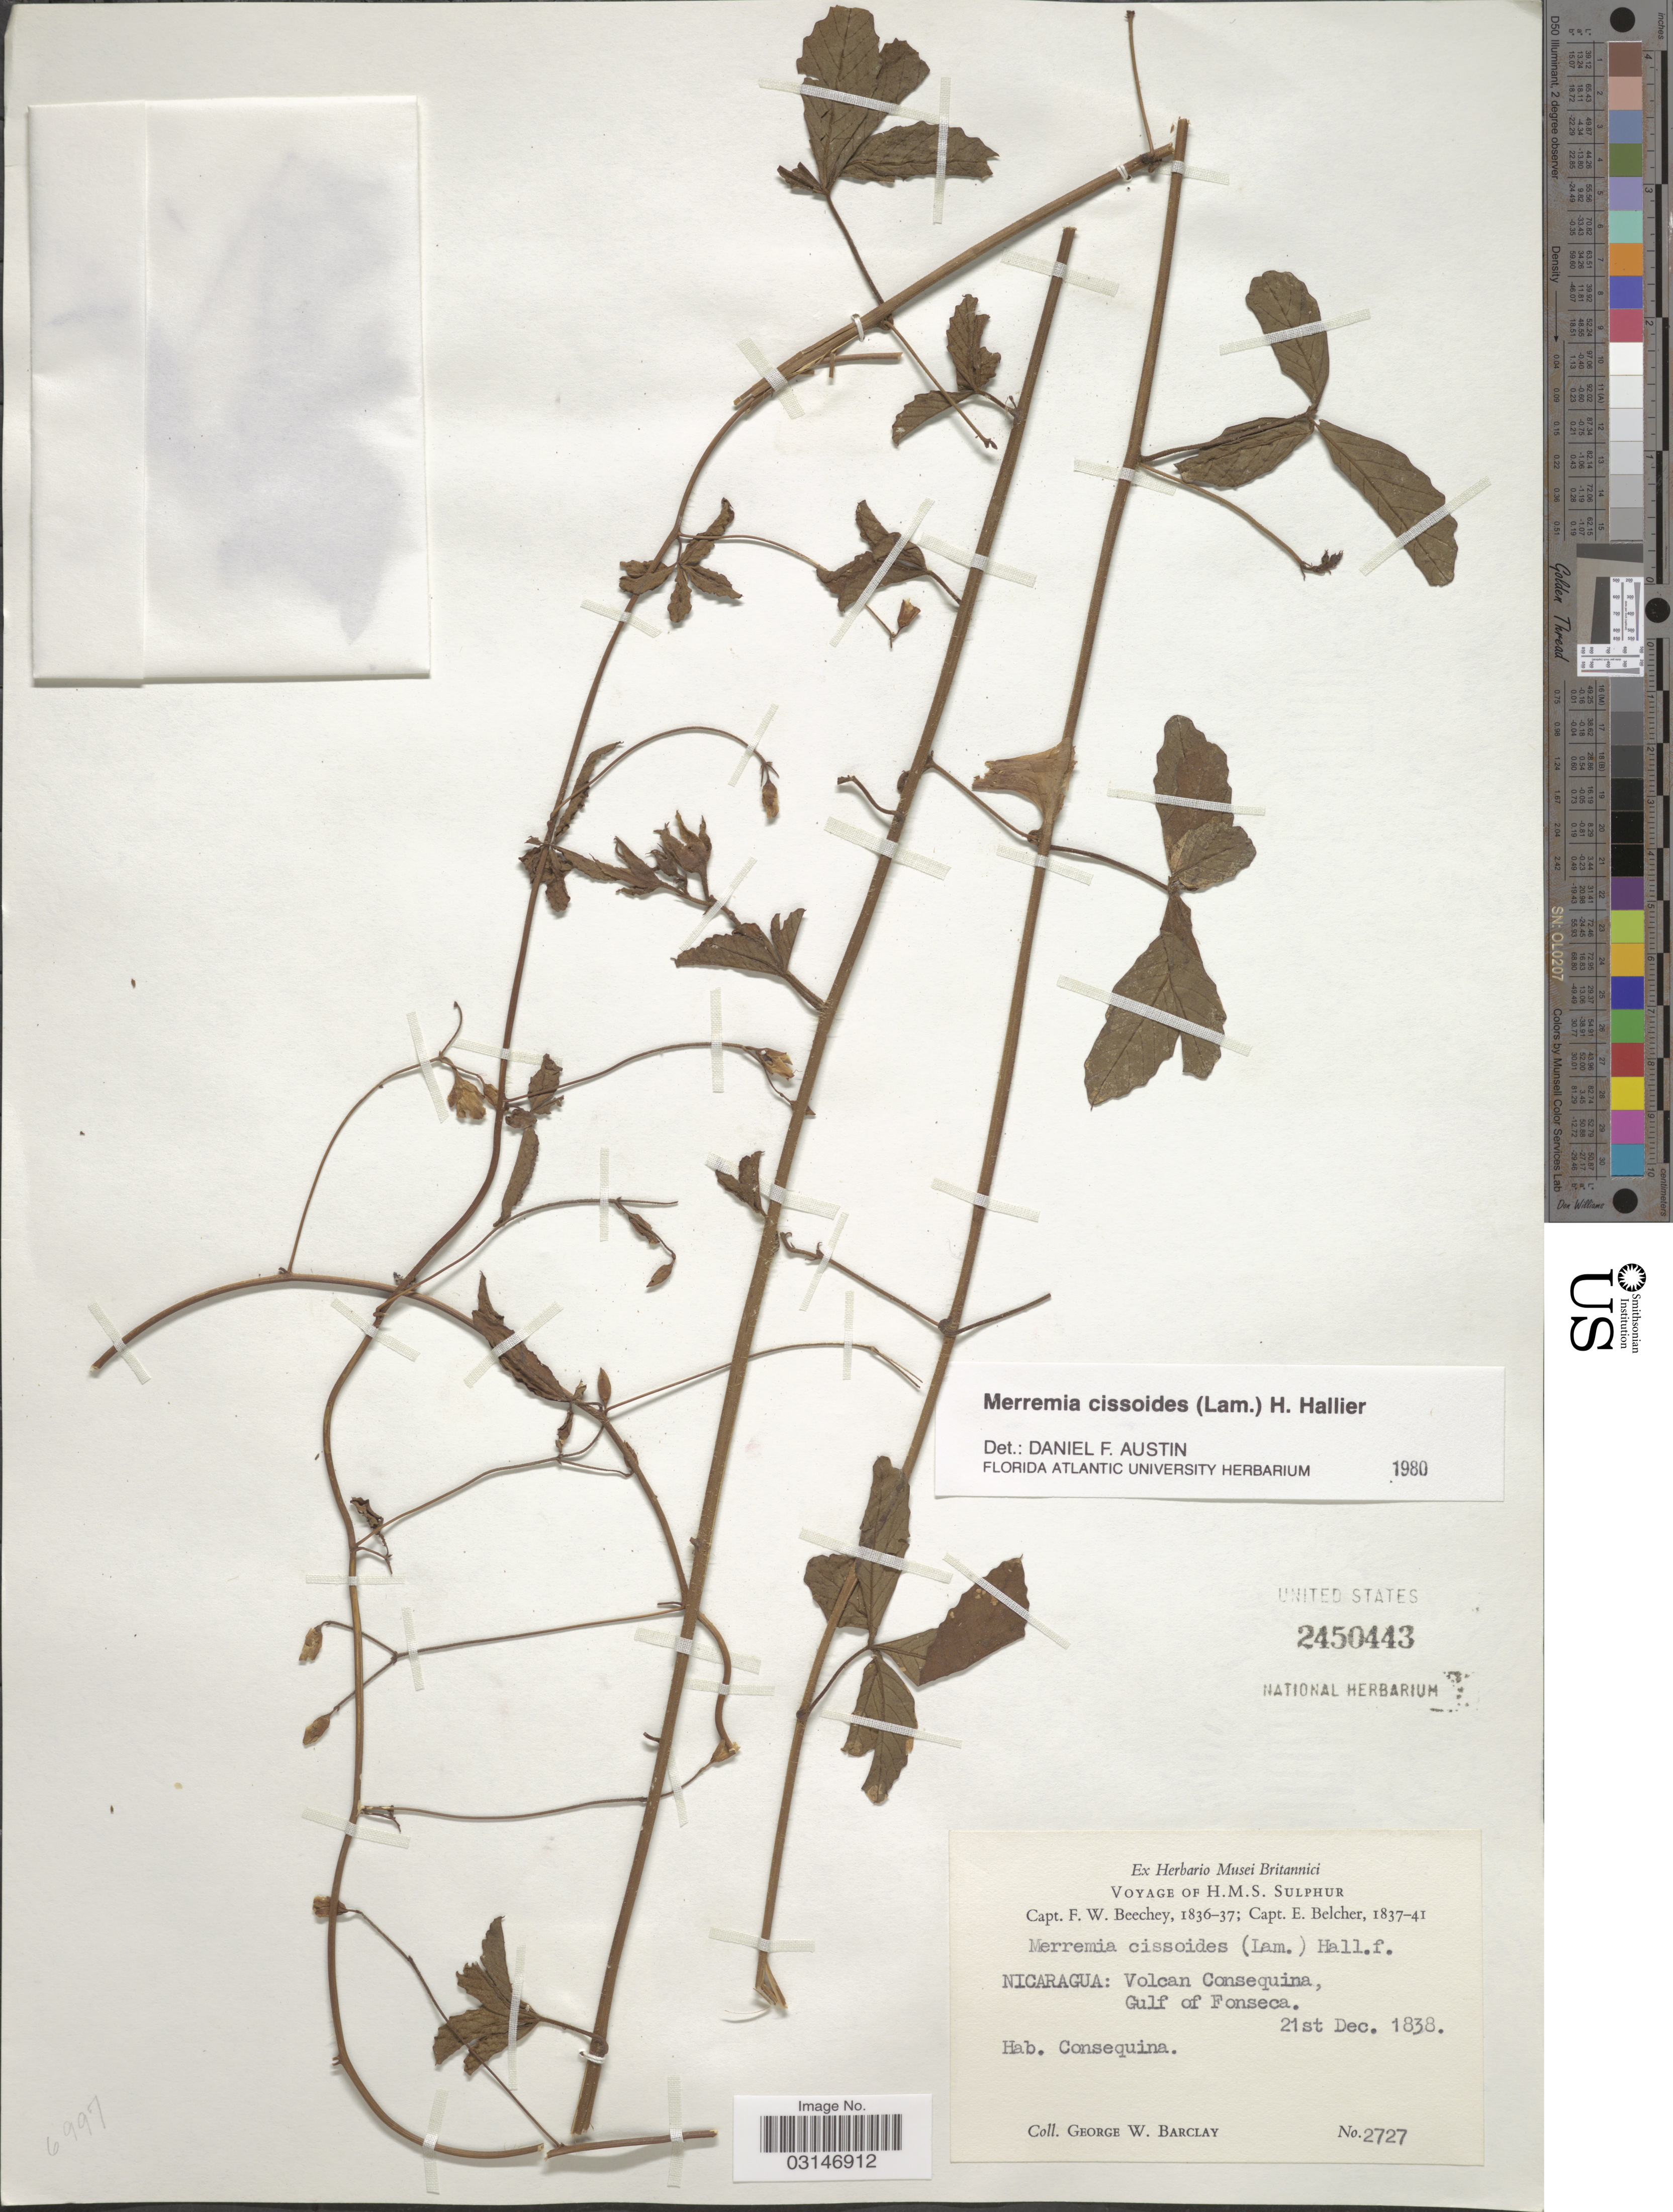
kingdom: Plantae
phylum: Tracheophyta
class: Magnoliopsida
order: Solanales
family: Convolvulaceae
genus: Distimake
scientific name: Distimake cissoides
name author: (Lam.) A. R. Simões & Staples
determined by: Strong, Mark T., (BOT), Smithsonian Institution - National Museum of Natural History (UNITED STATES)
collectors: G. W. Barclay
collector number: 2727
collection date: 1838-12-21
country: Nicaragua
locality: Volcan Consequina, Gulf of Fonseca. Consequina.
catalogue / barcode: US 2450443